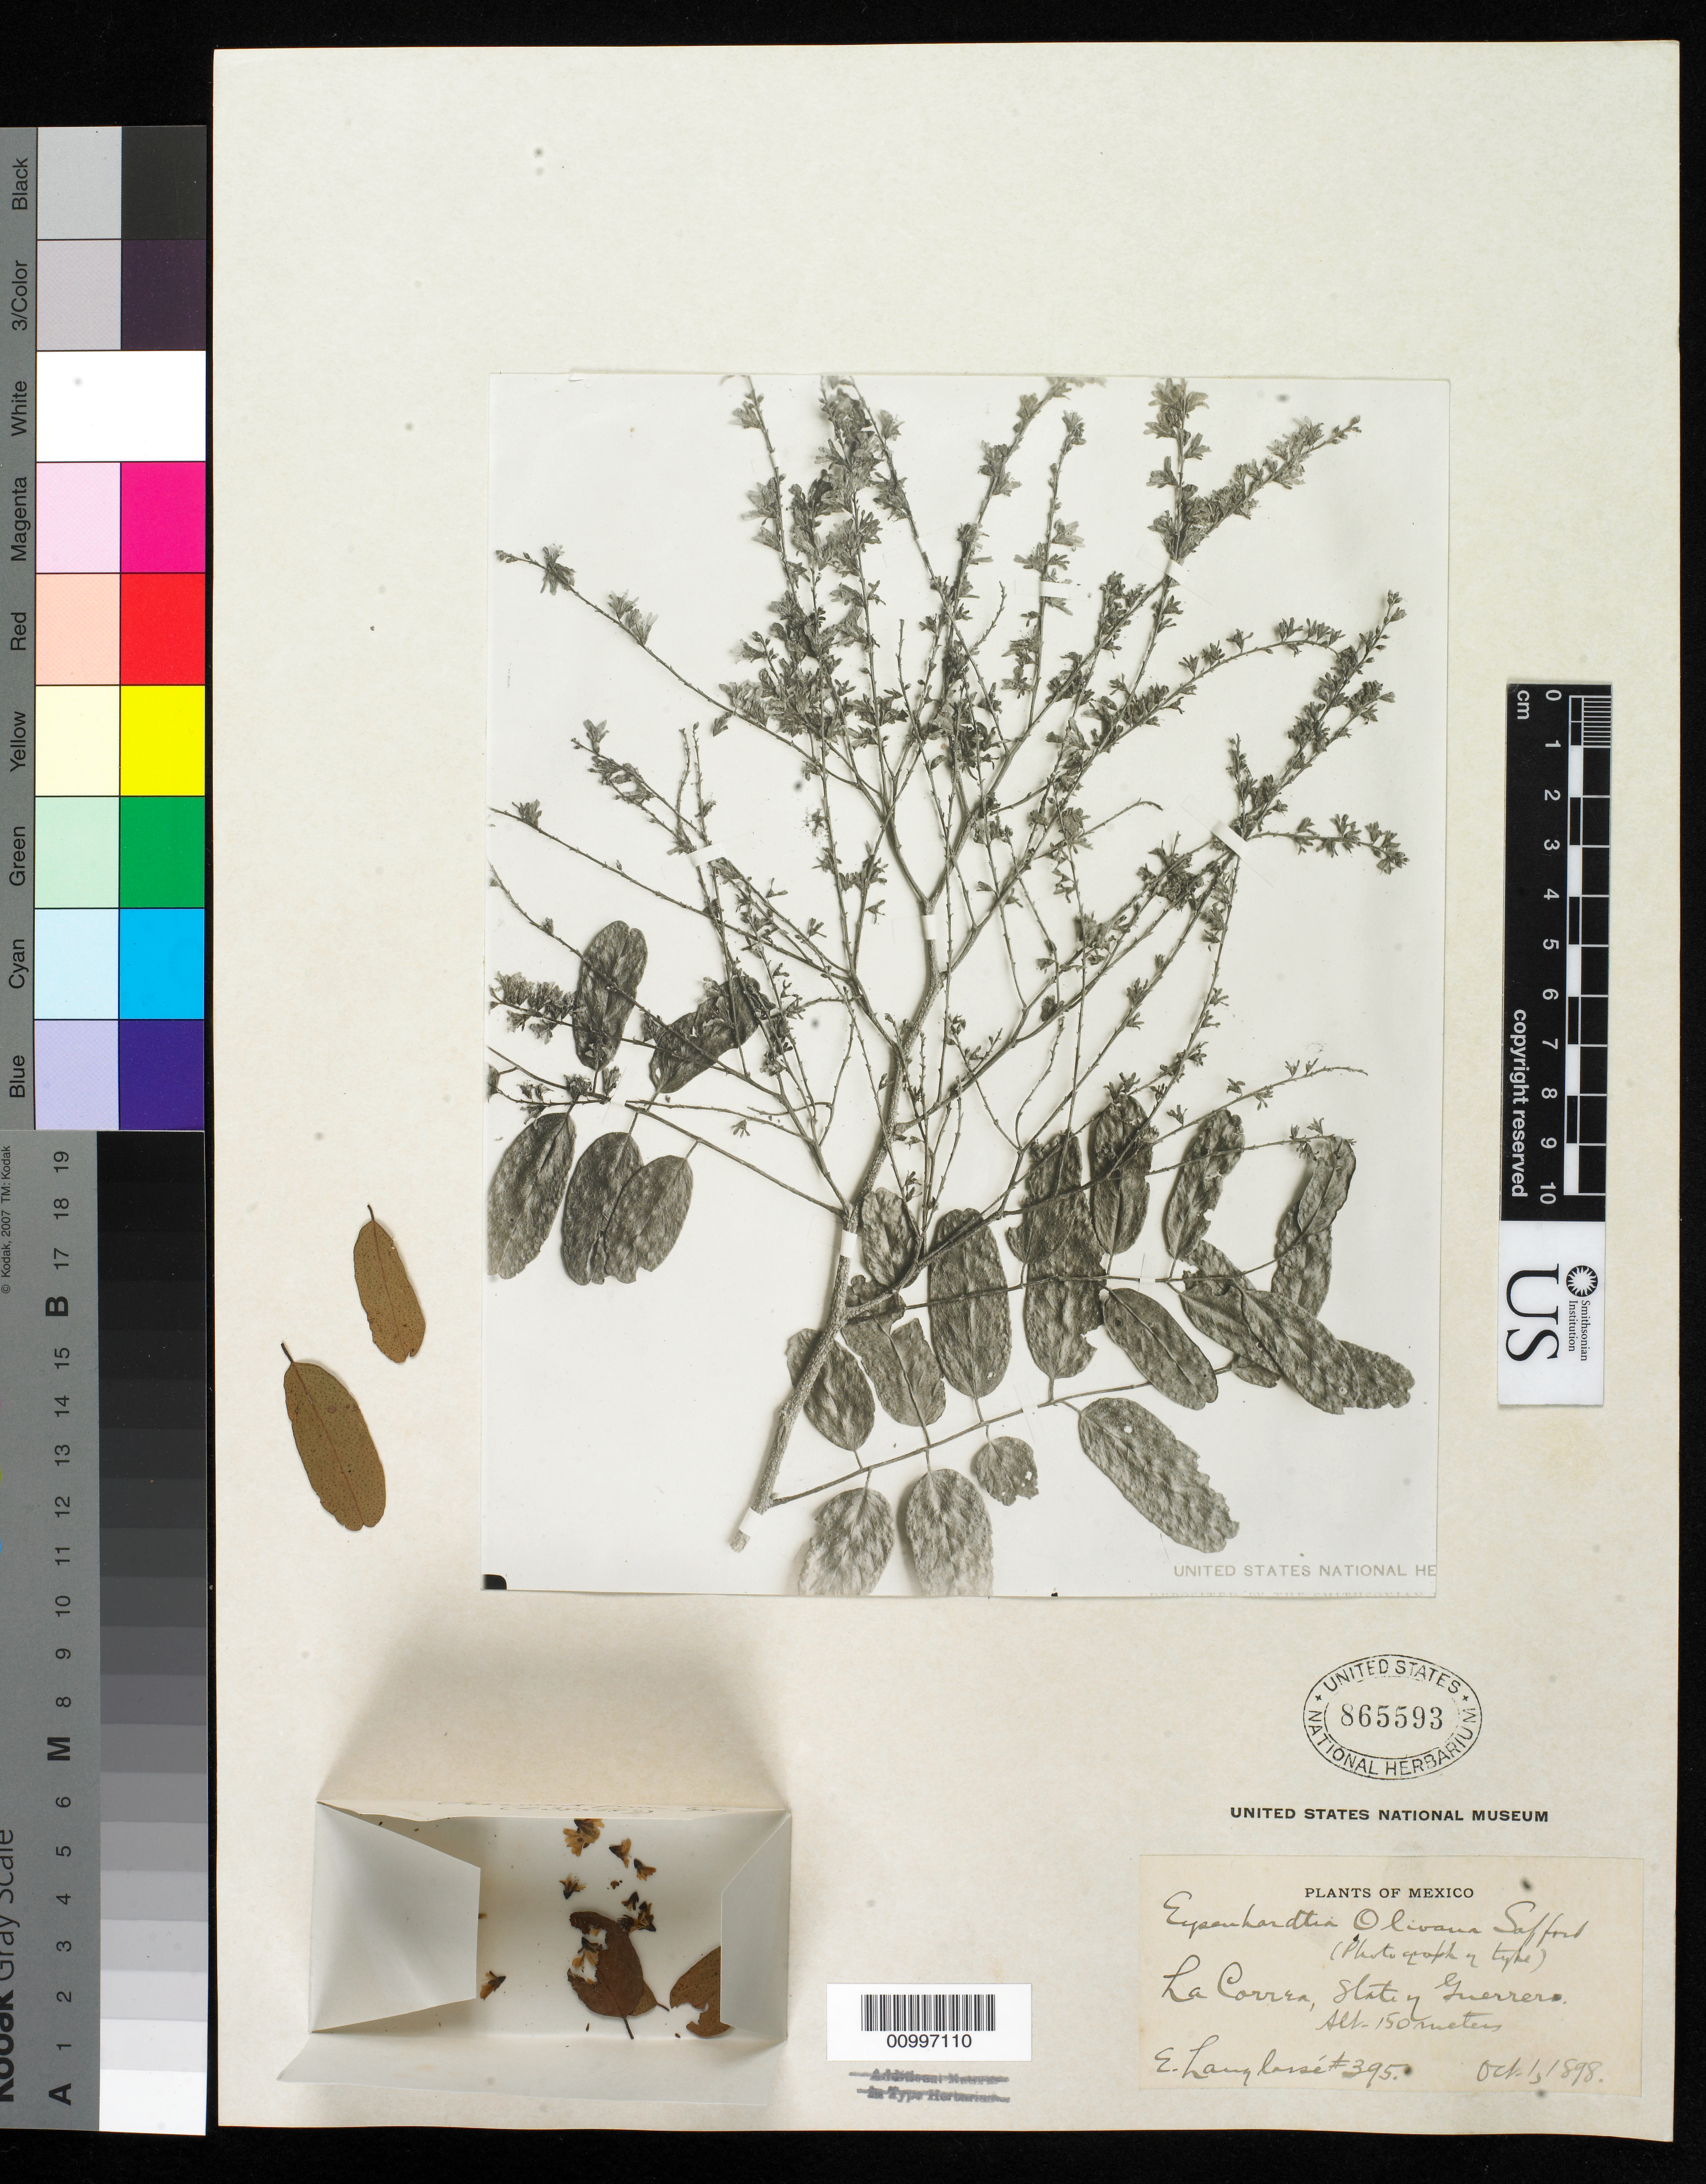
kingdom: Plantae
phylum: Tracheophyta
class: Magnoliopsida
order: Fabales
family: Fabaceae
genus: Eysenhardtia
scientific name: Eysenhardtia olivana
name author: Saff.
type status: Isotype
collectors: E. Langlassé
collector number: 395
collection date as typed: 01 Oct 1898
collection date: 1898-10-01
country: Mexico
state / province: Guerrero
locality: La Corrrea.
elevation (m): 150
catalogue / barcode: US 865593